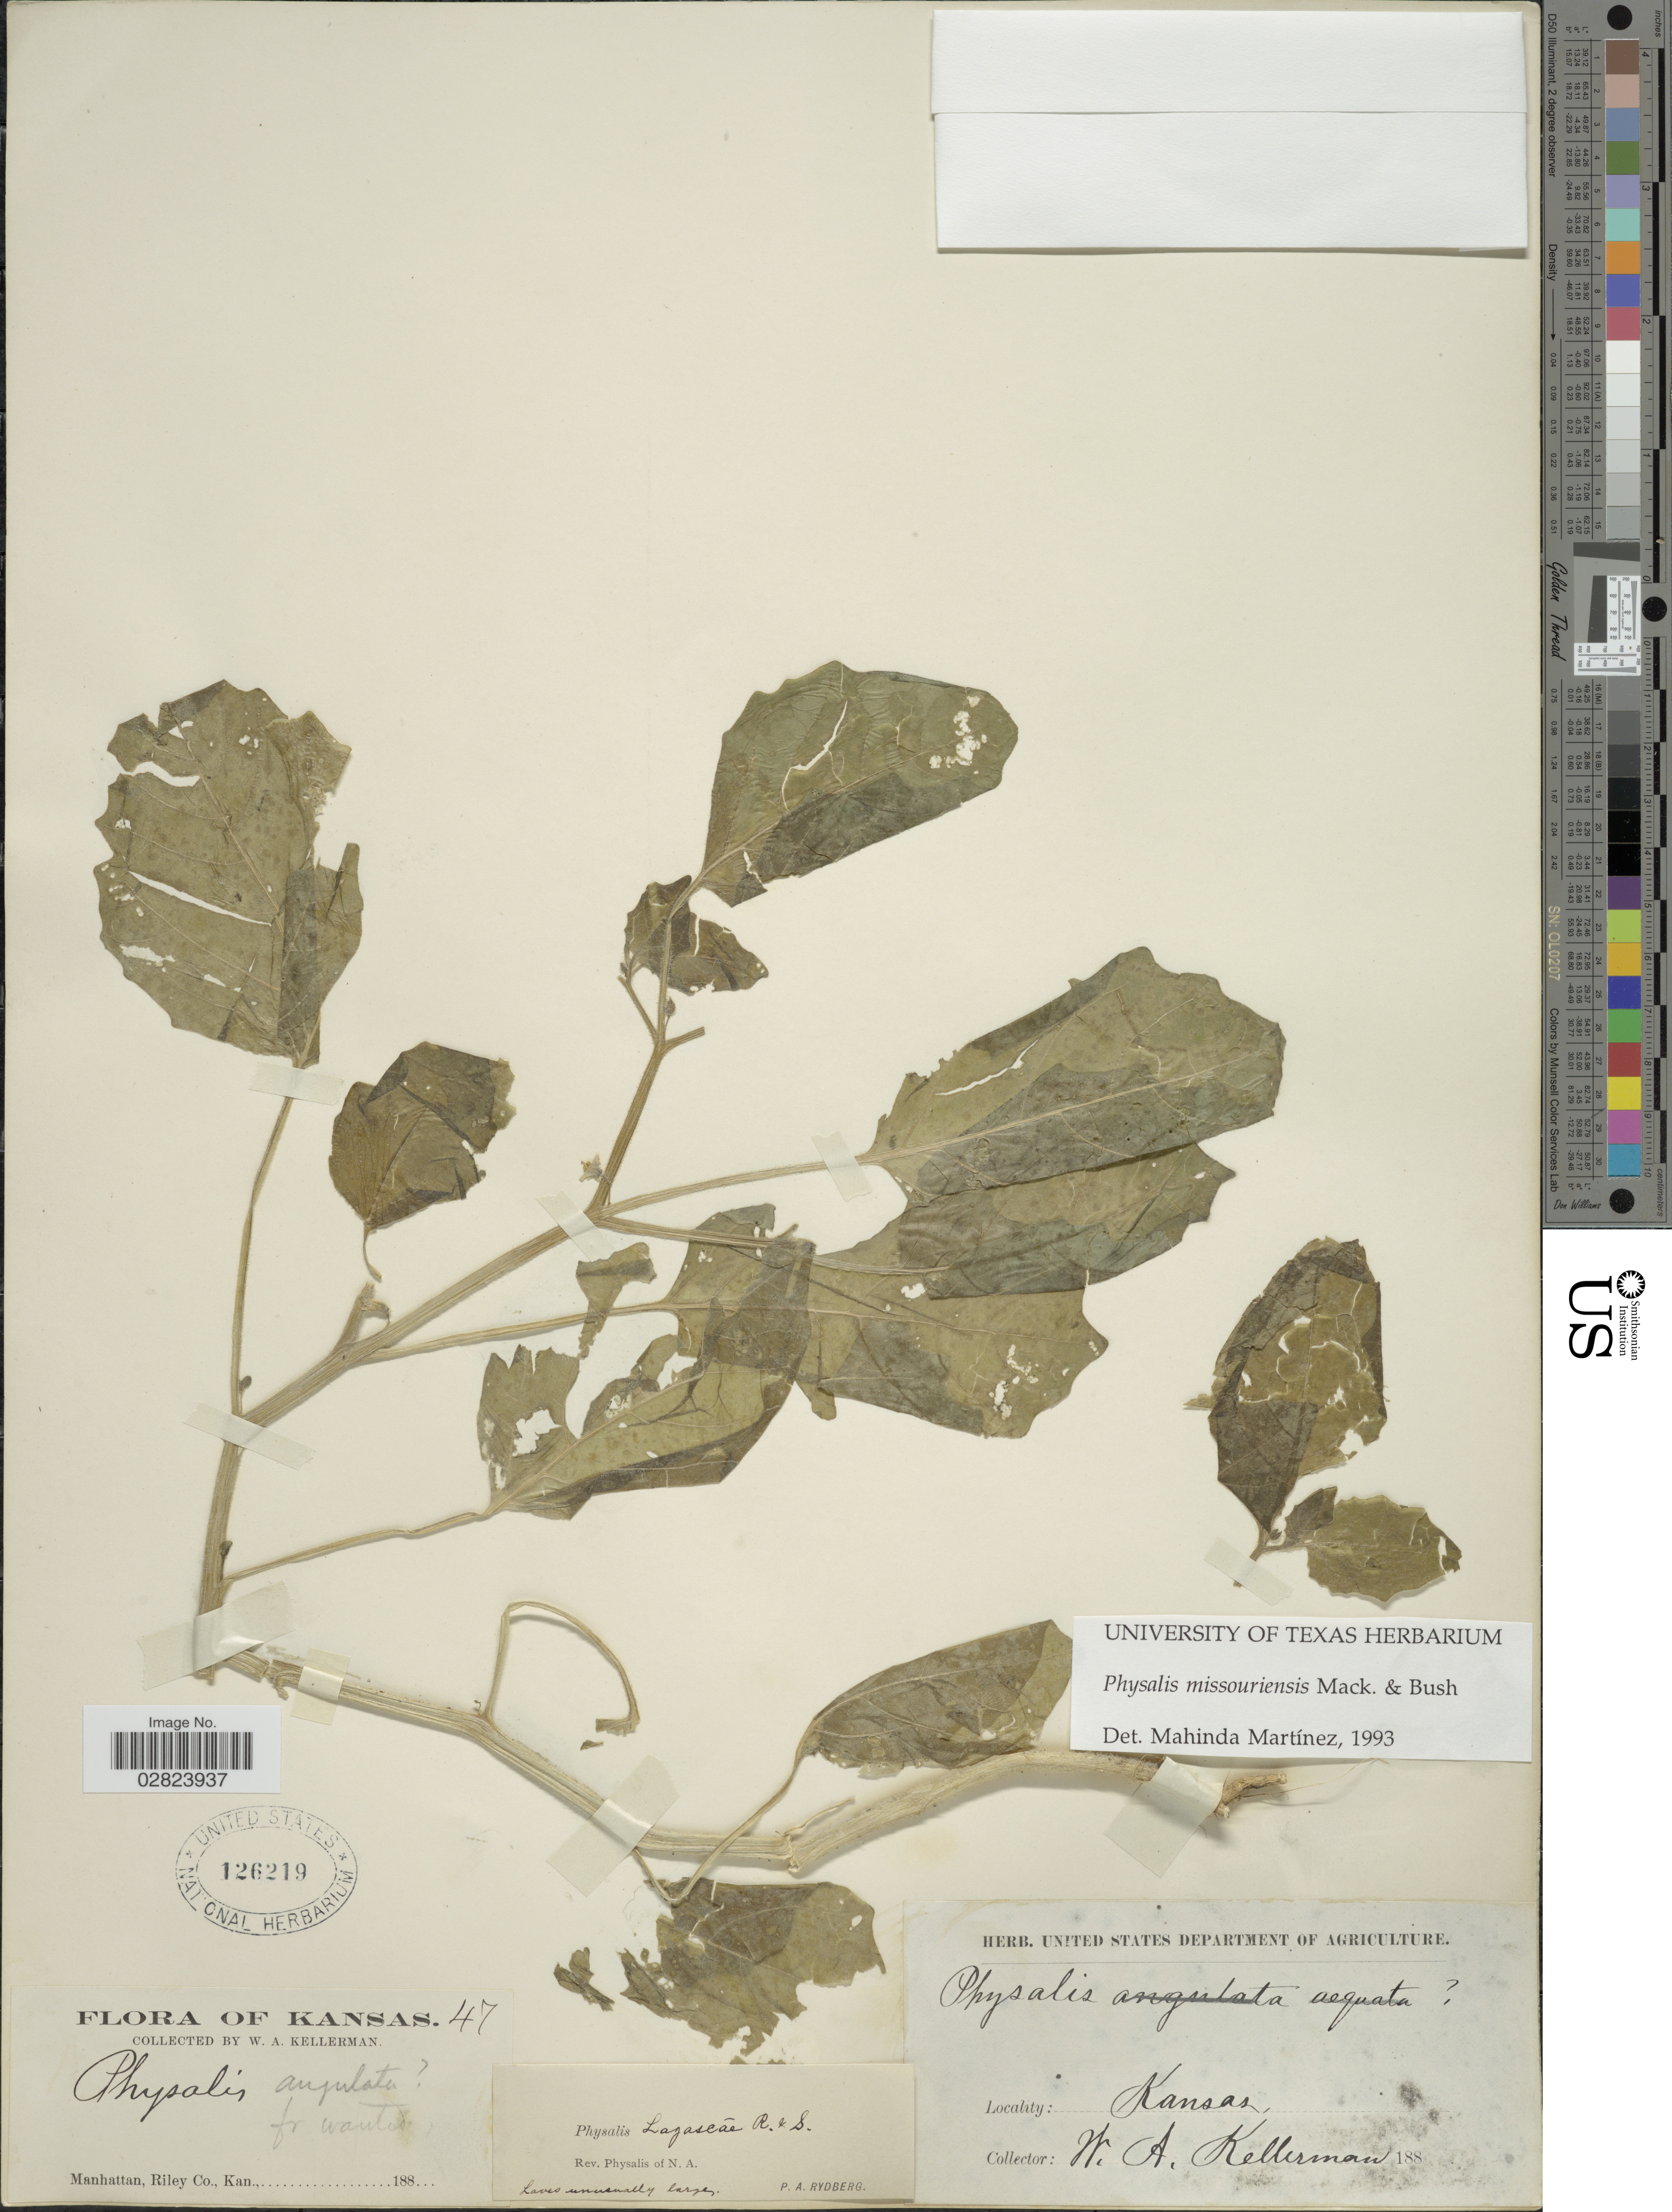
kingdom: Plantae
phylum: Tracheophyta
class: Magnoliopsida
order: Solanales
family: Solanaceae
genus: Physalis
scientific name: Physalis missouriensis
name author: Mack. & Bush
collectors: W. Kellerman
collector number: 47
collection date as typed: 188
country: United States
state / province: Kansas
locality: Manhattan, Riley Co.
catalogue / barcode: US 126219